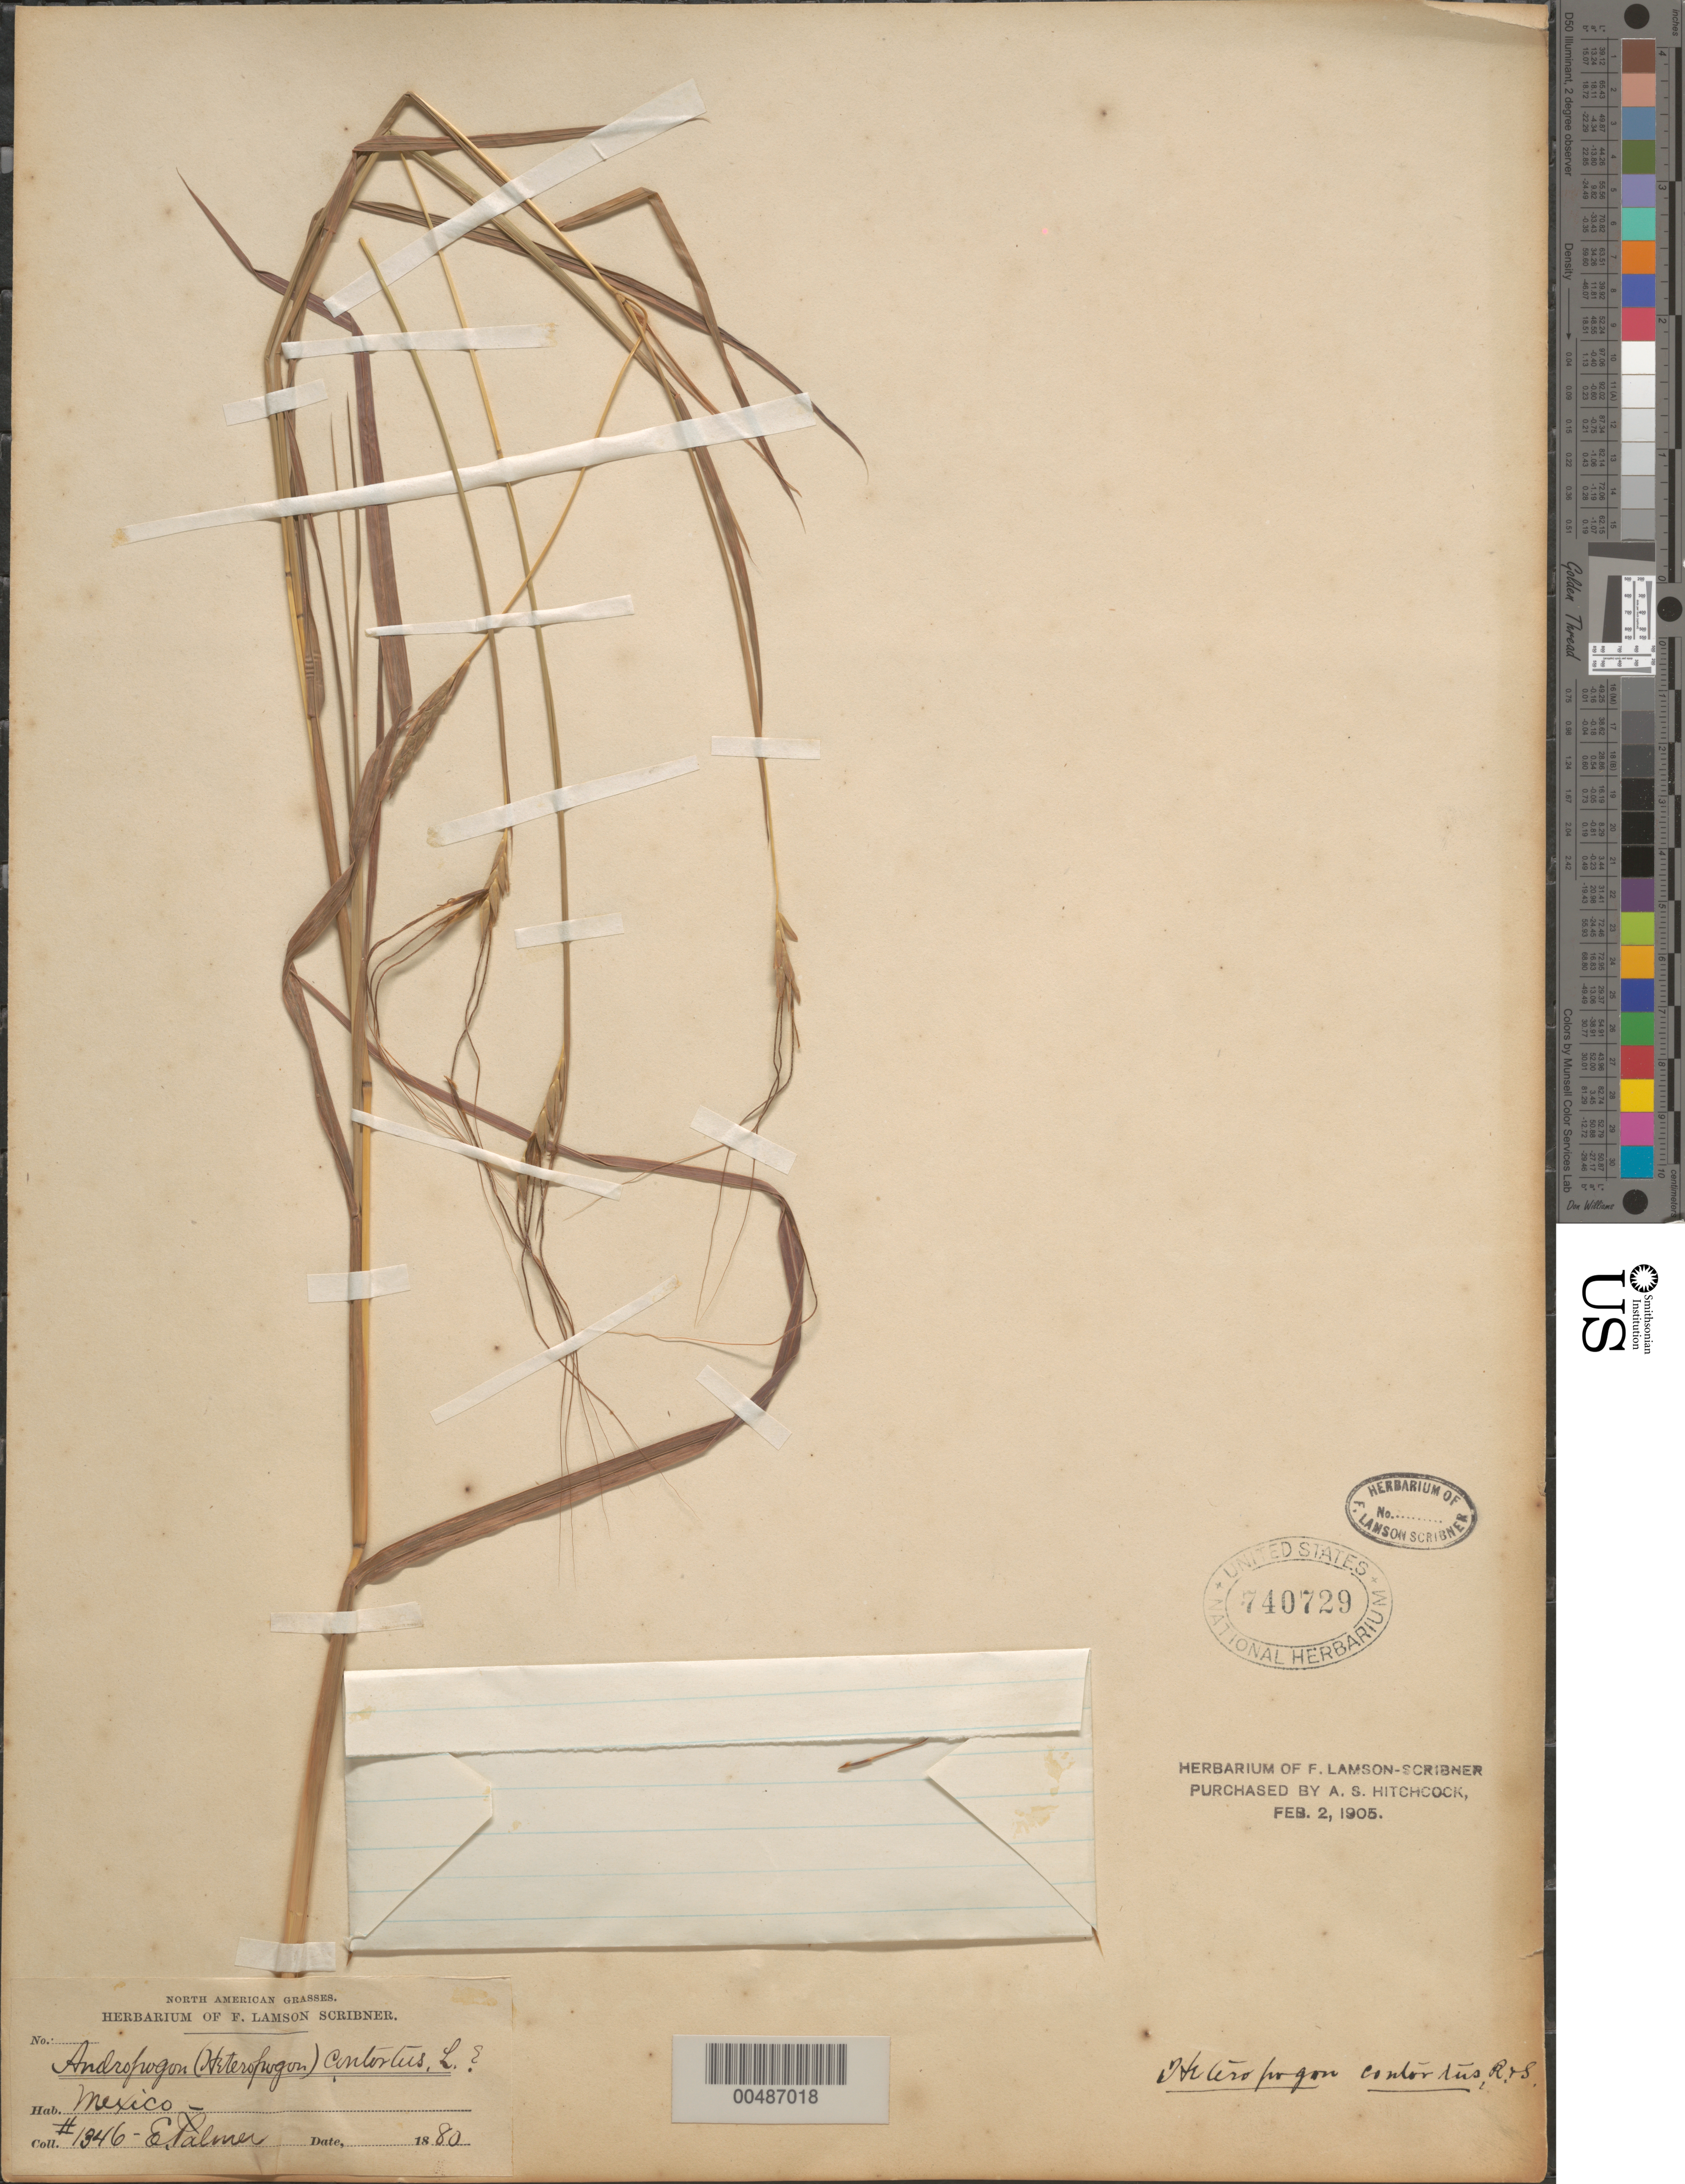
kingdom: Plantae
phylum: Tracheophyta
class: Liliopsida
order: Poales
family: Poaceae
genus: Heteropogon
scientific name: Heteropogon contortus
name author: (L.) P. Beauv. ex Roem. & Schult.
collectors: E. Palmer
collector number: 1346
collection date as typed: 1880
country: Mexico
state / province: Durango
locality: San Ramon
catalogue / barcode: US 740729